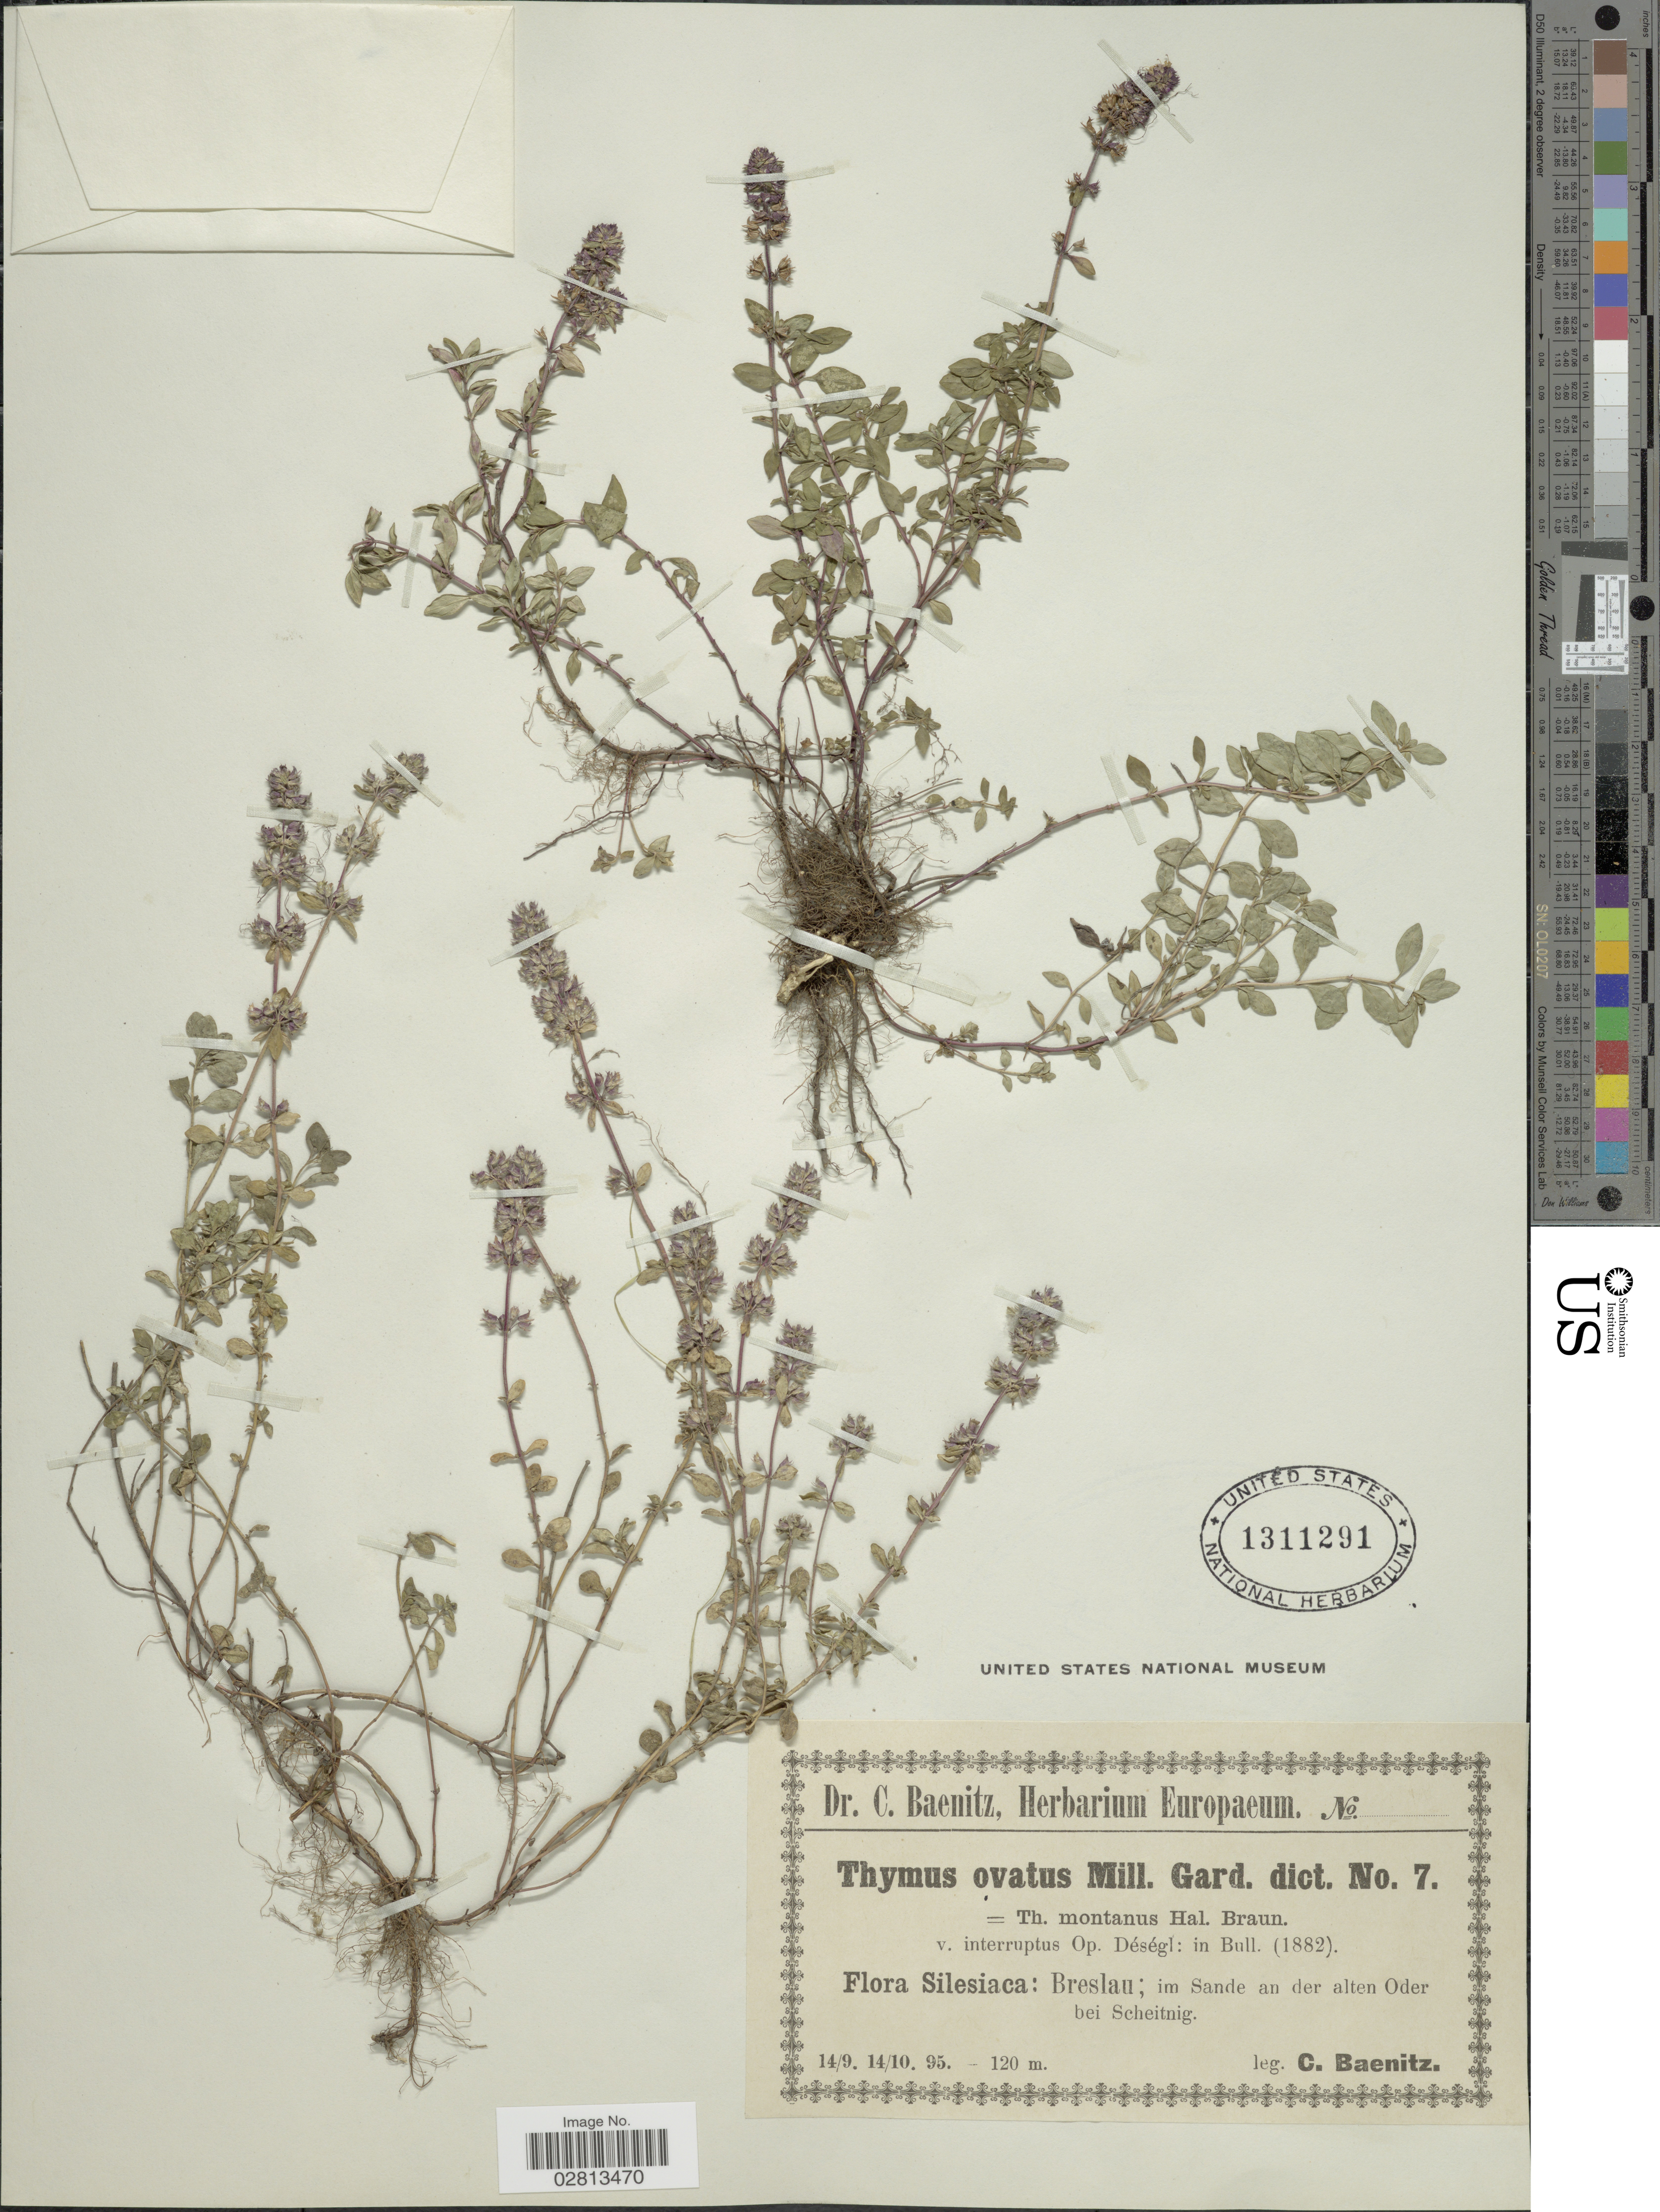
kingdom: Plantae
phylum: Tracheophyta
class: Magnoliopsida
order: Lamiales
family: Lamiaceae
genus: Thymus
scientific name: Thymus ovatus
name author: Mill.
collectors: C. G. Baenitz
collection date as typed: Transcribed d/m/y: 14/9/95 to 14/10/95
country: Poland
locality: Silesiaca: Breslau; im Sande an der alten Oder bei Scheitnig.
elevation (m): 120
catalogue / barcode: US 1311291